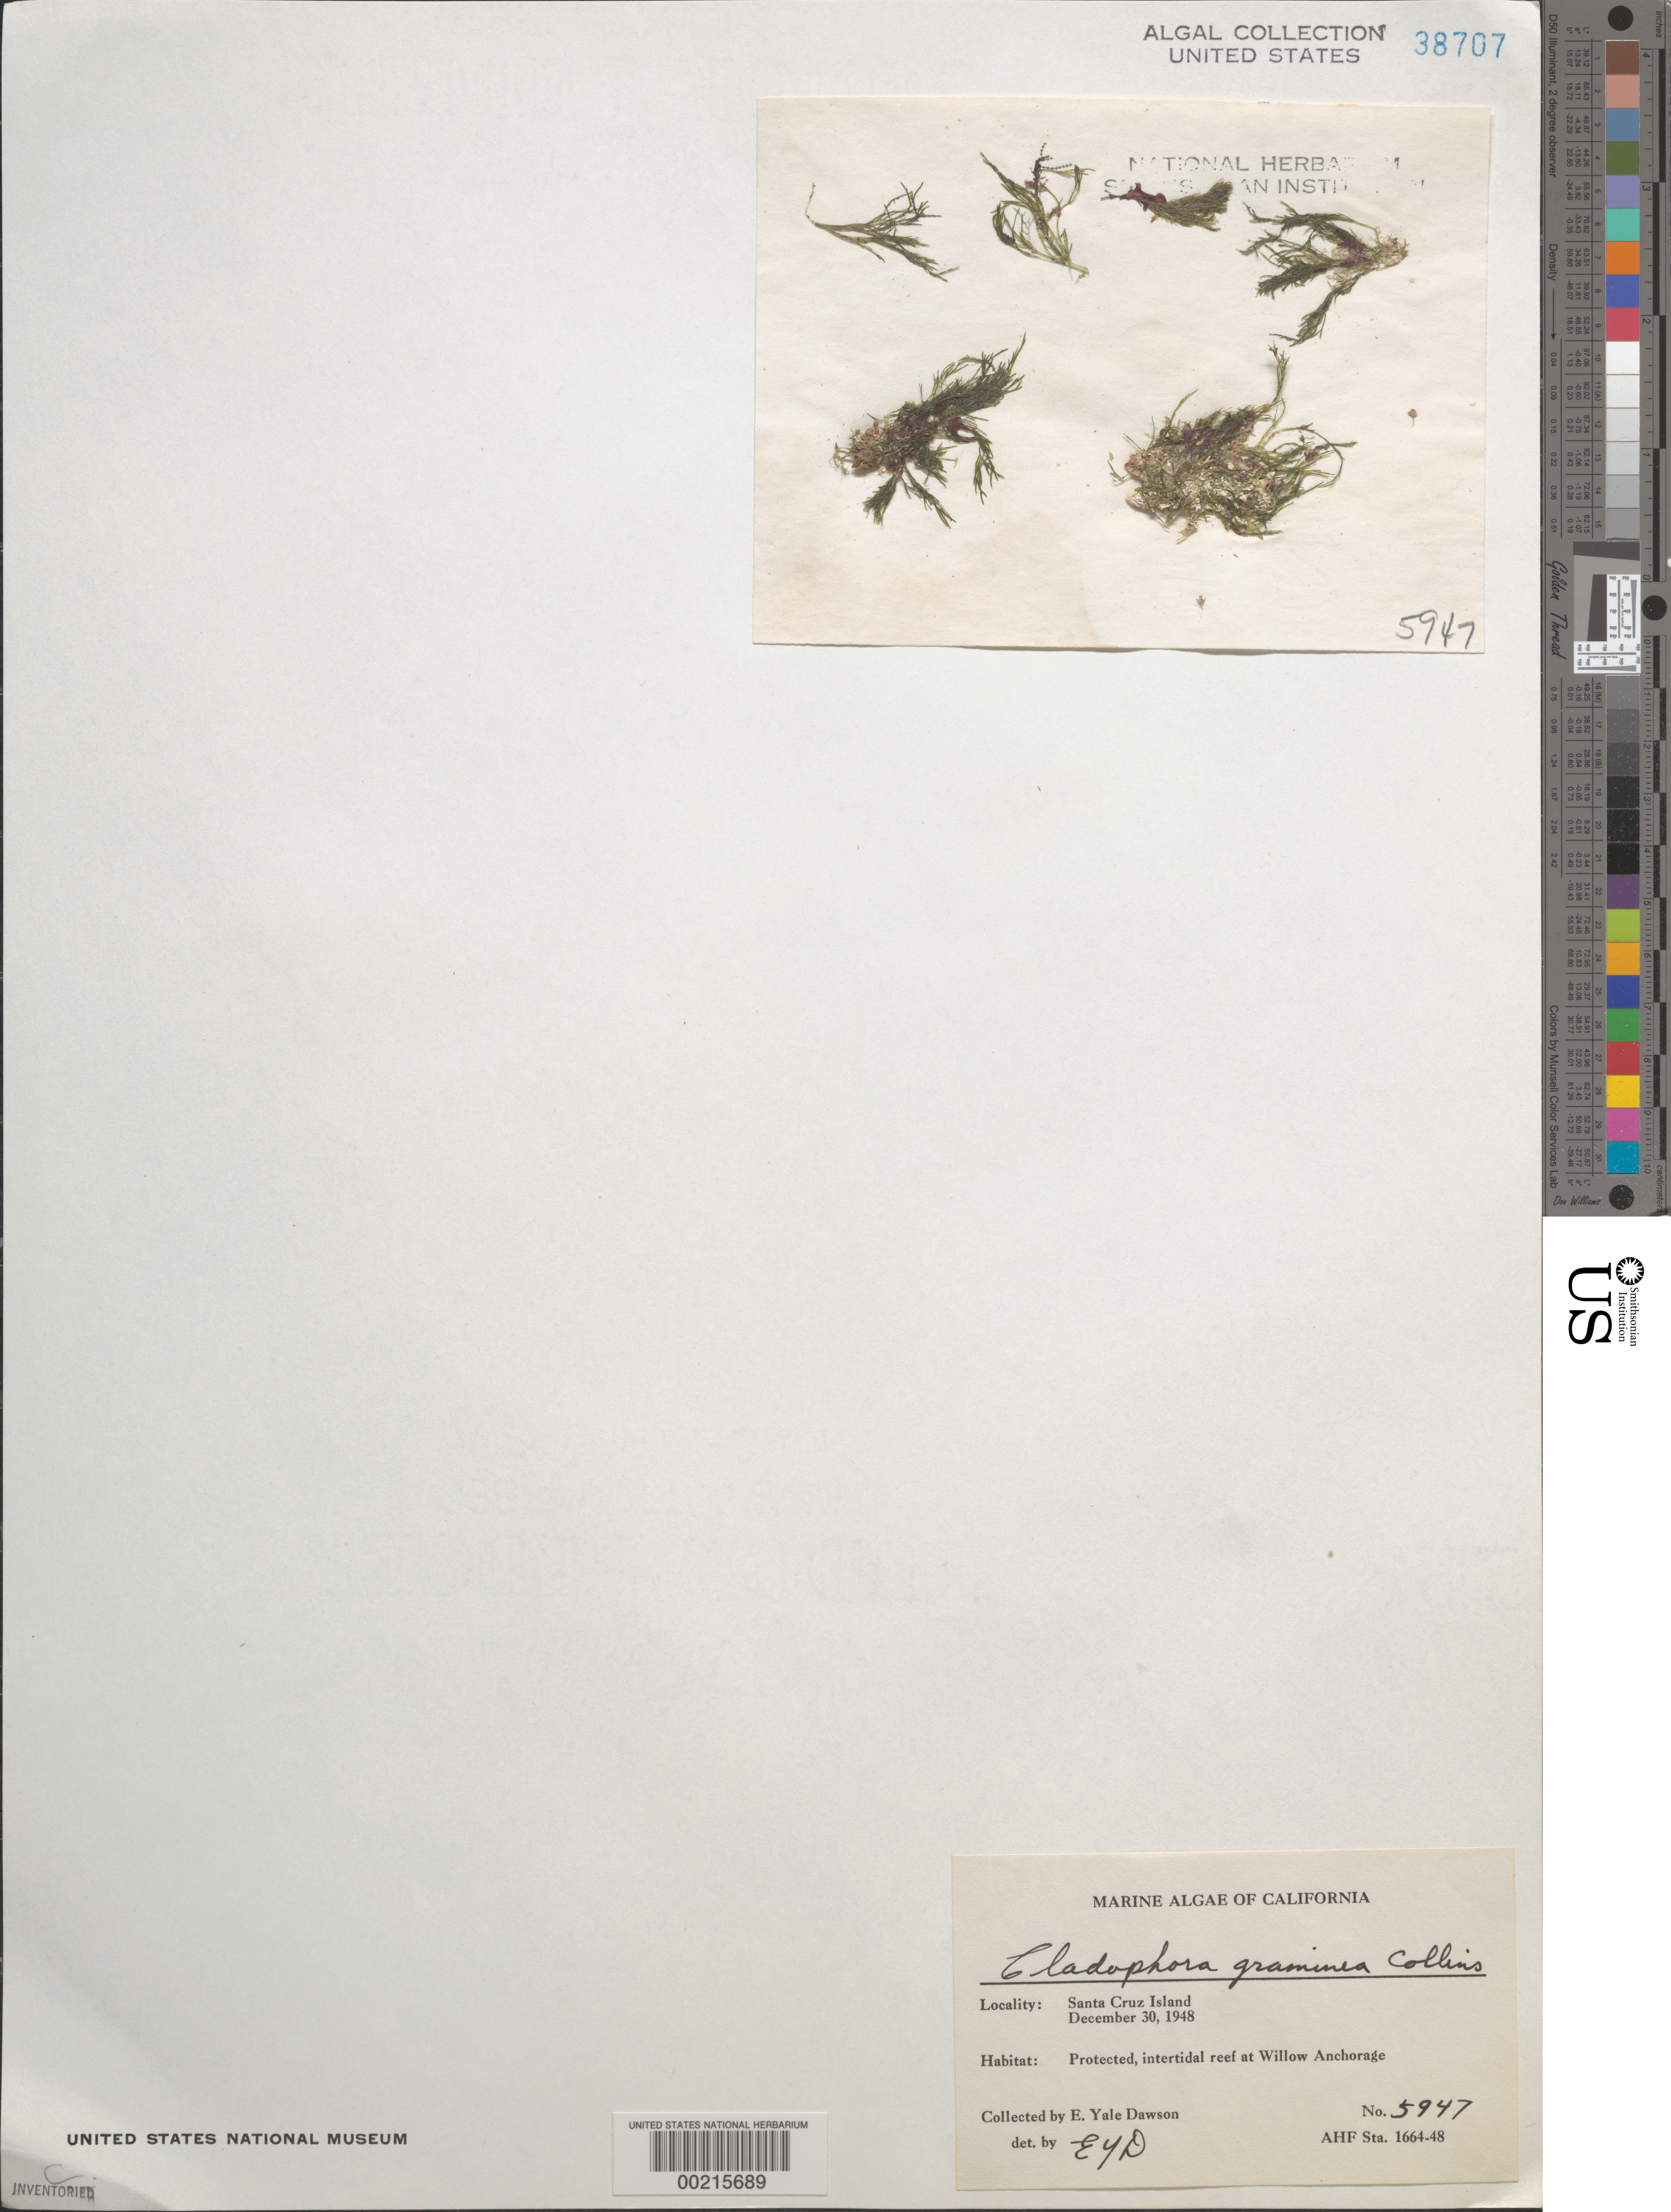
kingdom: Plantae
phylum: Chlorophyta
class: Ulvophyceae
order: Cladophorales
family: Cladophoraceae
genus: Cladophora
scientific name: Cladophora graminea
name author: Collins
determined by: Dawson, E. Y.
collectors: E. Y. Dawson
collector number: EYD 5947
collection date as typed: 30 Dec 1948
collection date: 1948-12-30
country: United States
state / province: California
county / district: Santa Barbara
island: Santa Cruz Island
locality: Willow Anchorage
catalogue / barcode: US 38707